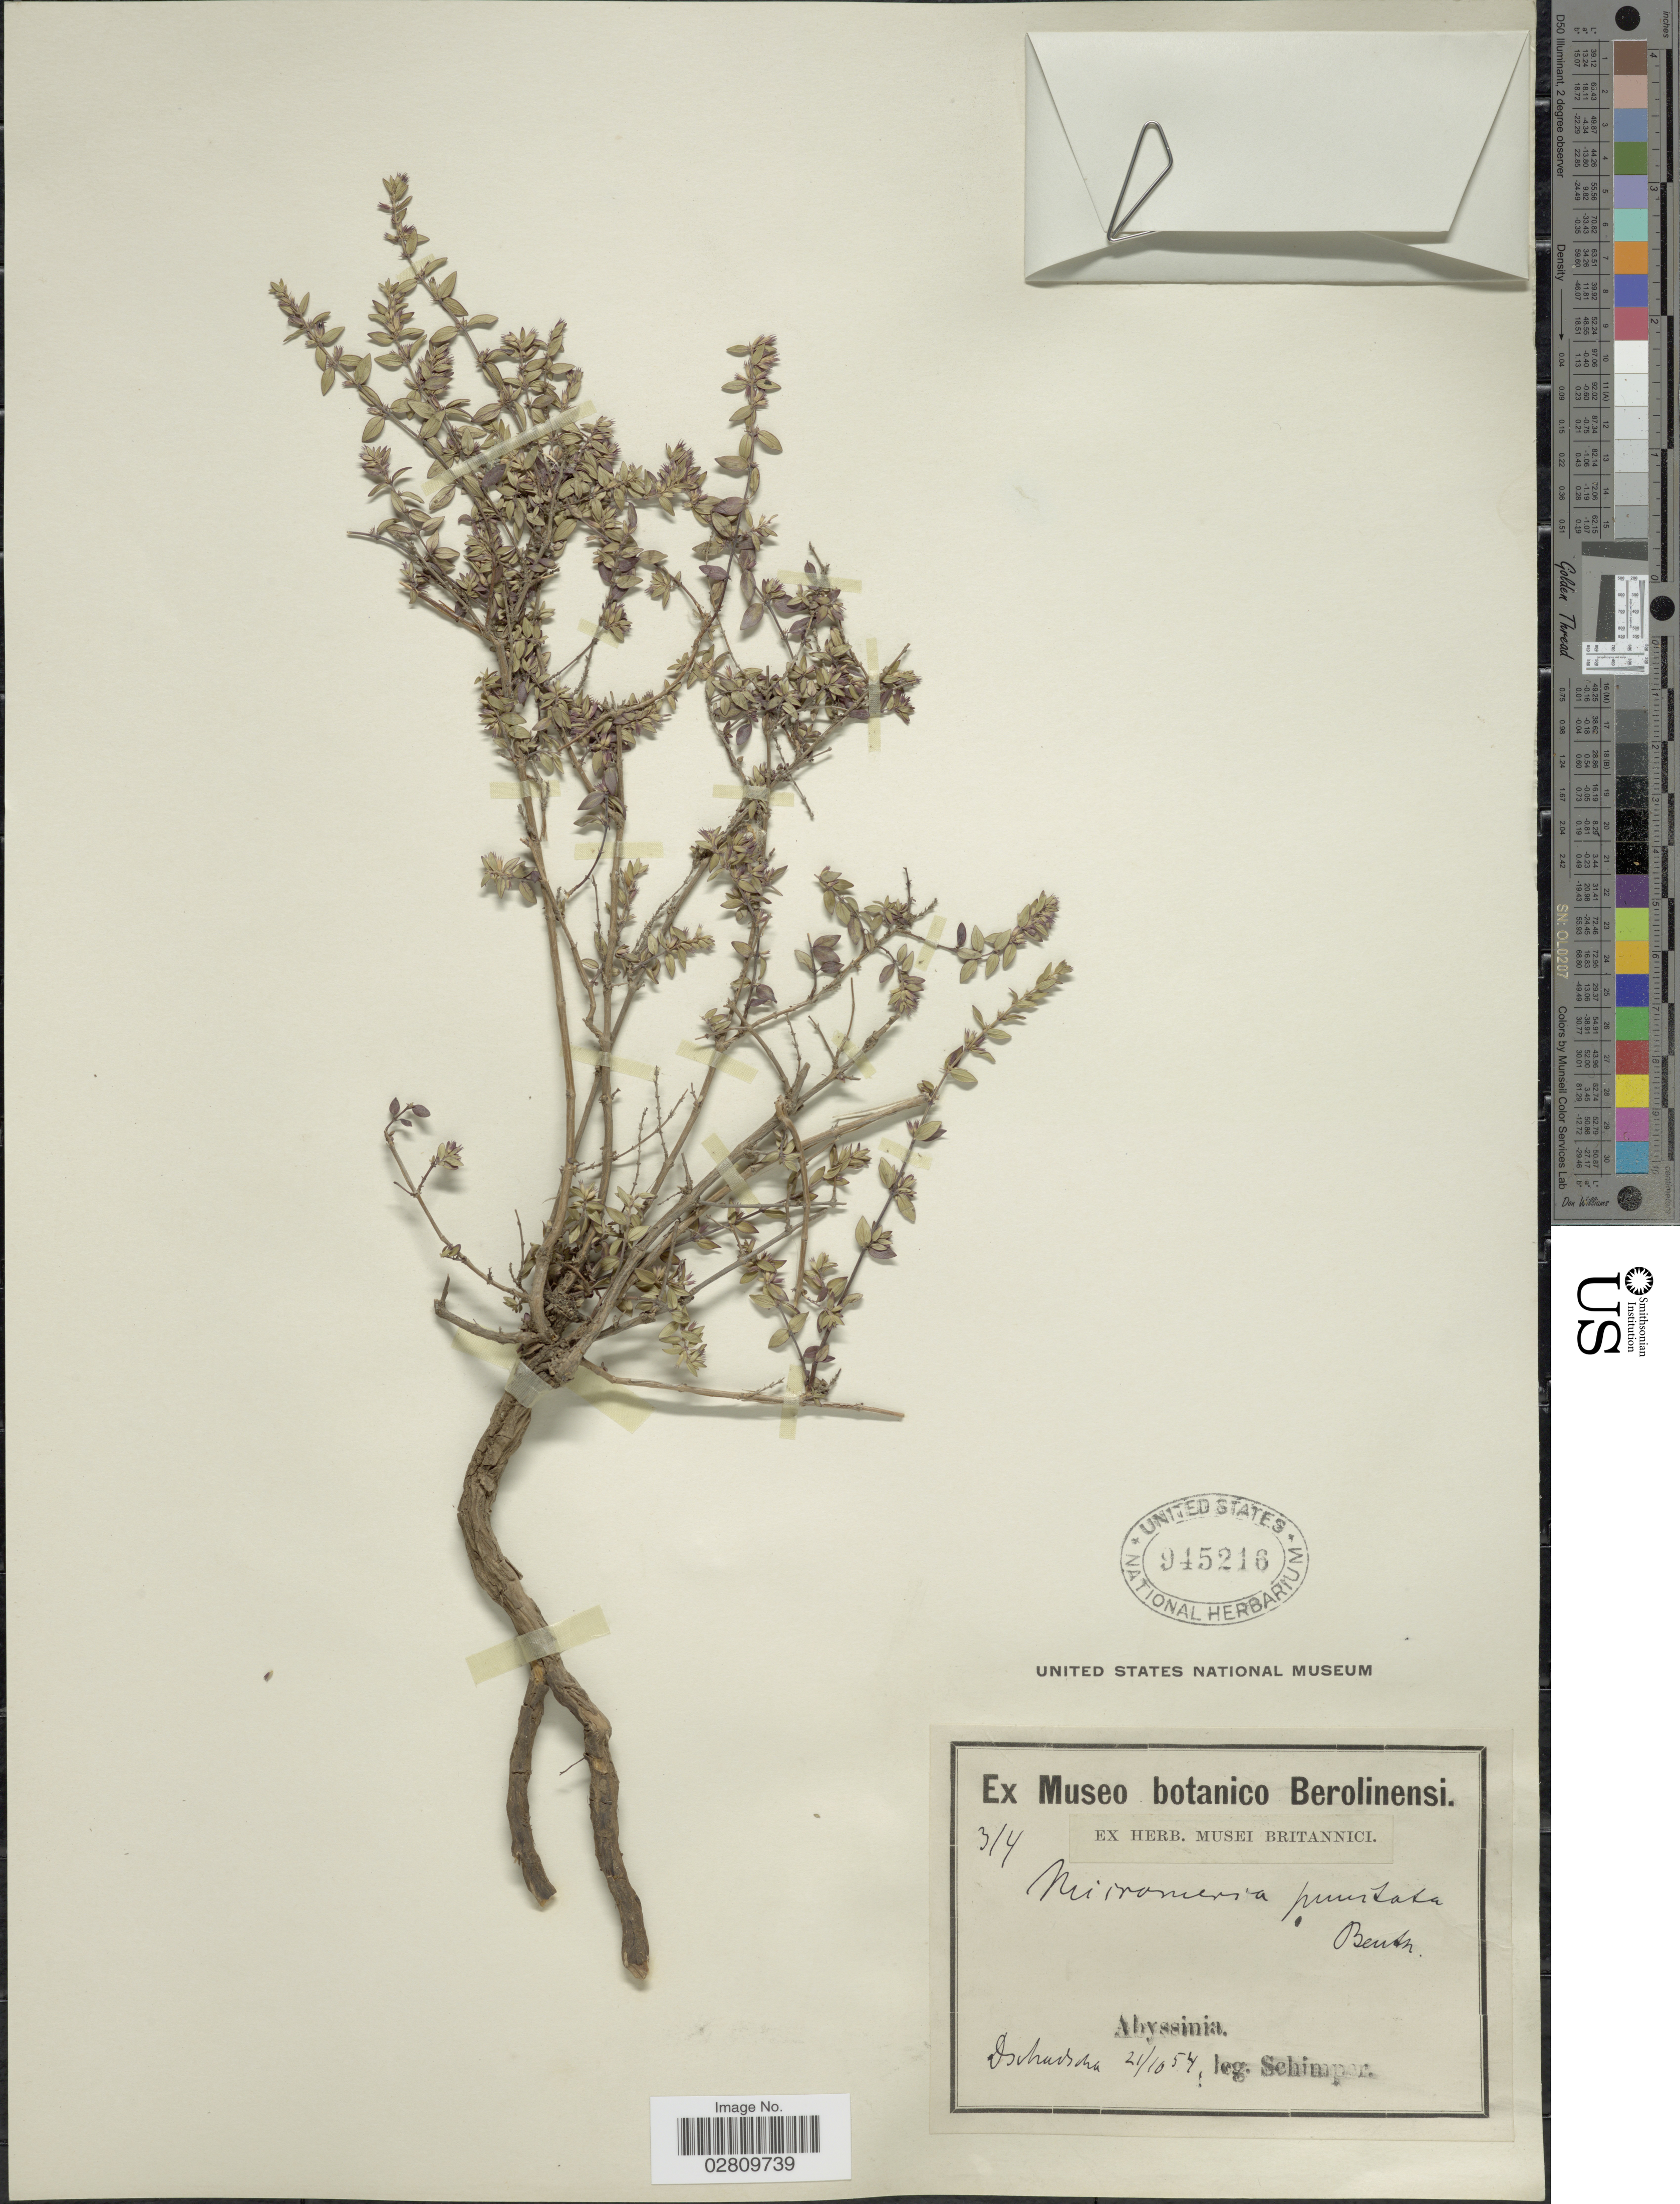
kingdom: Plantae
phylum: Tracheophyta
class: Magnoliopsida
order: Lamiales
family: Lamiaceae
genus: Micromeria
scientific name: Micromeria punctata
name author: Benth.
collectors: -. Schimper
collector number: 314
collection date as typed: Transcribed d/m/y: 21/10/54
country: Ethiopia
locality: Dschadscha. Abyssinia.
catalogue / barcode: US 945216